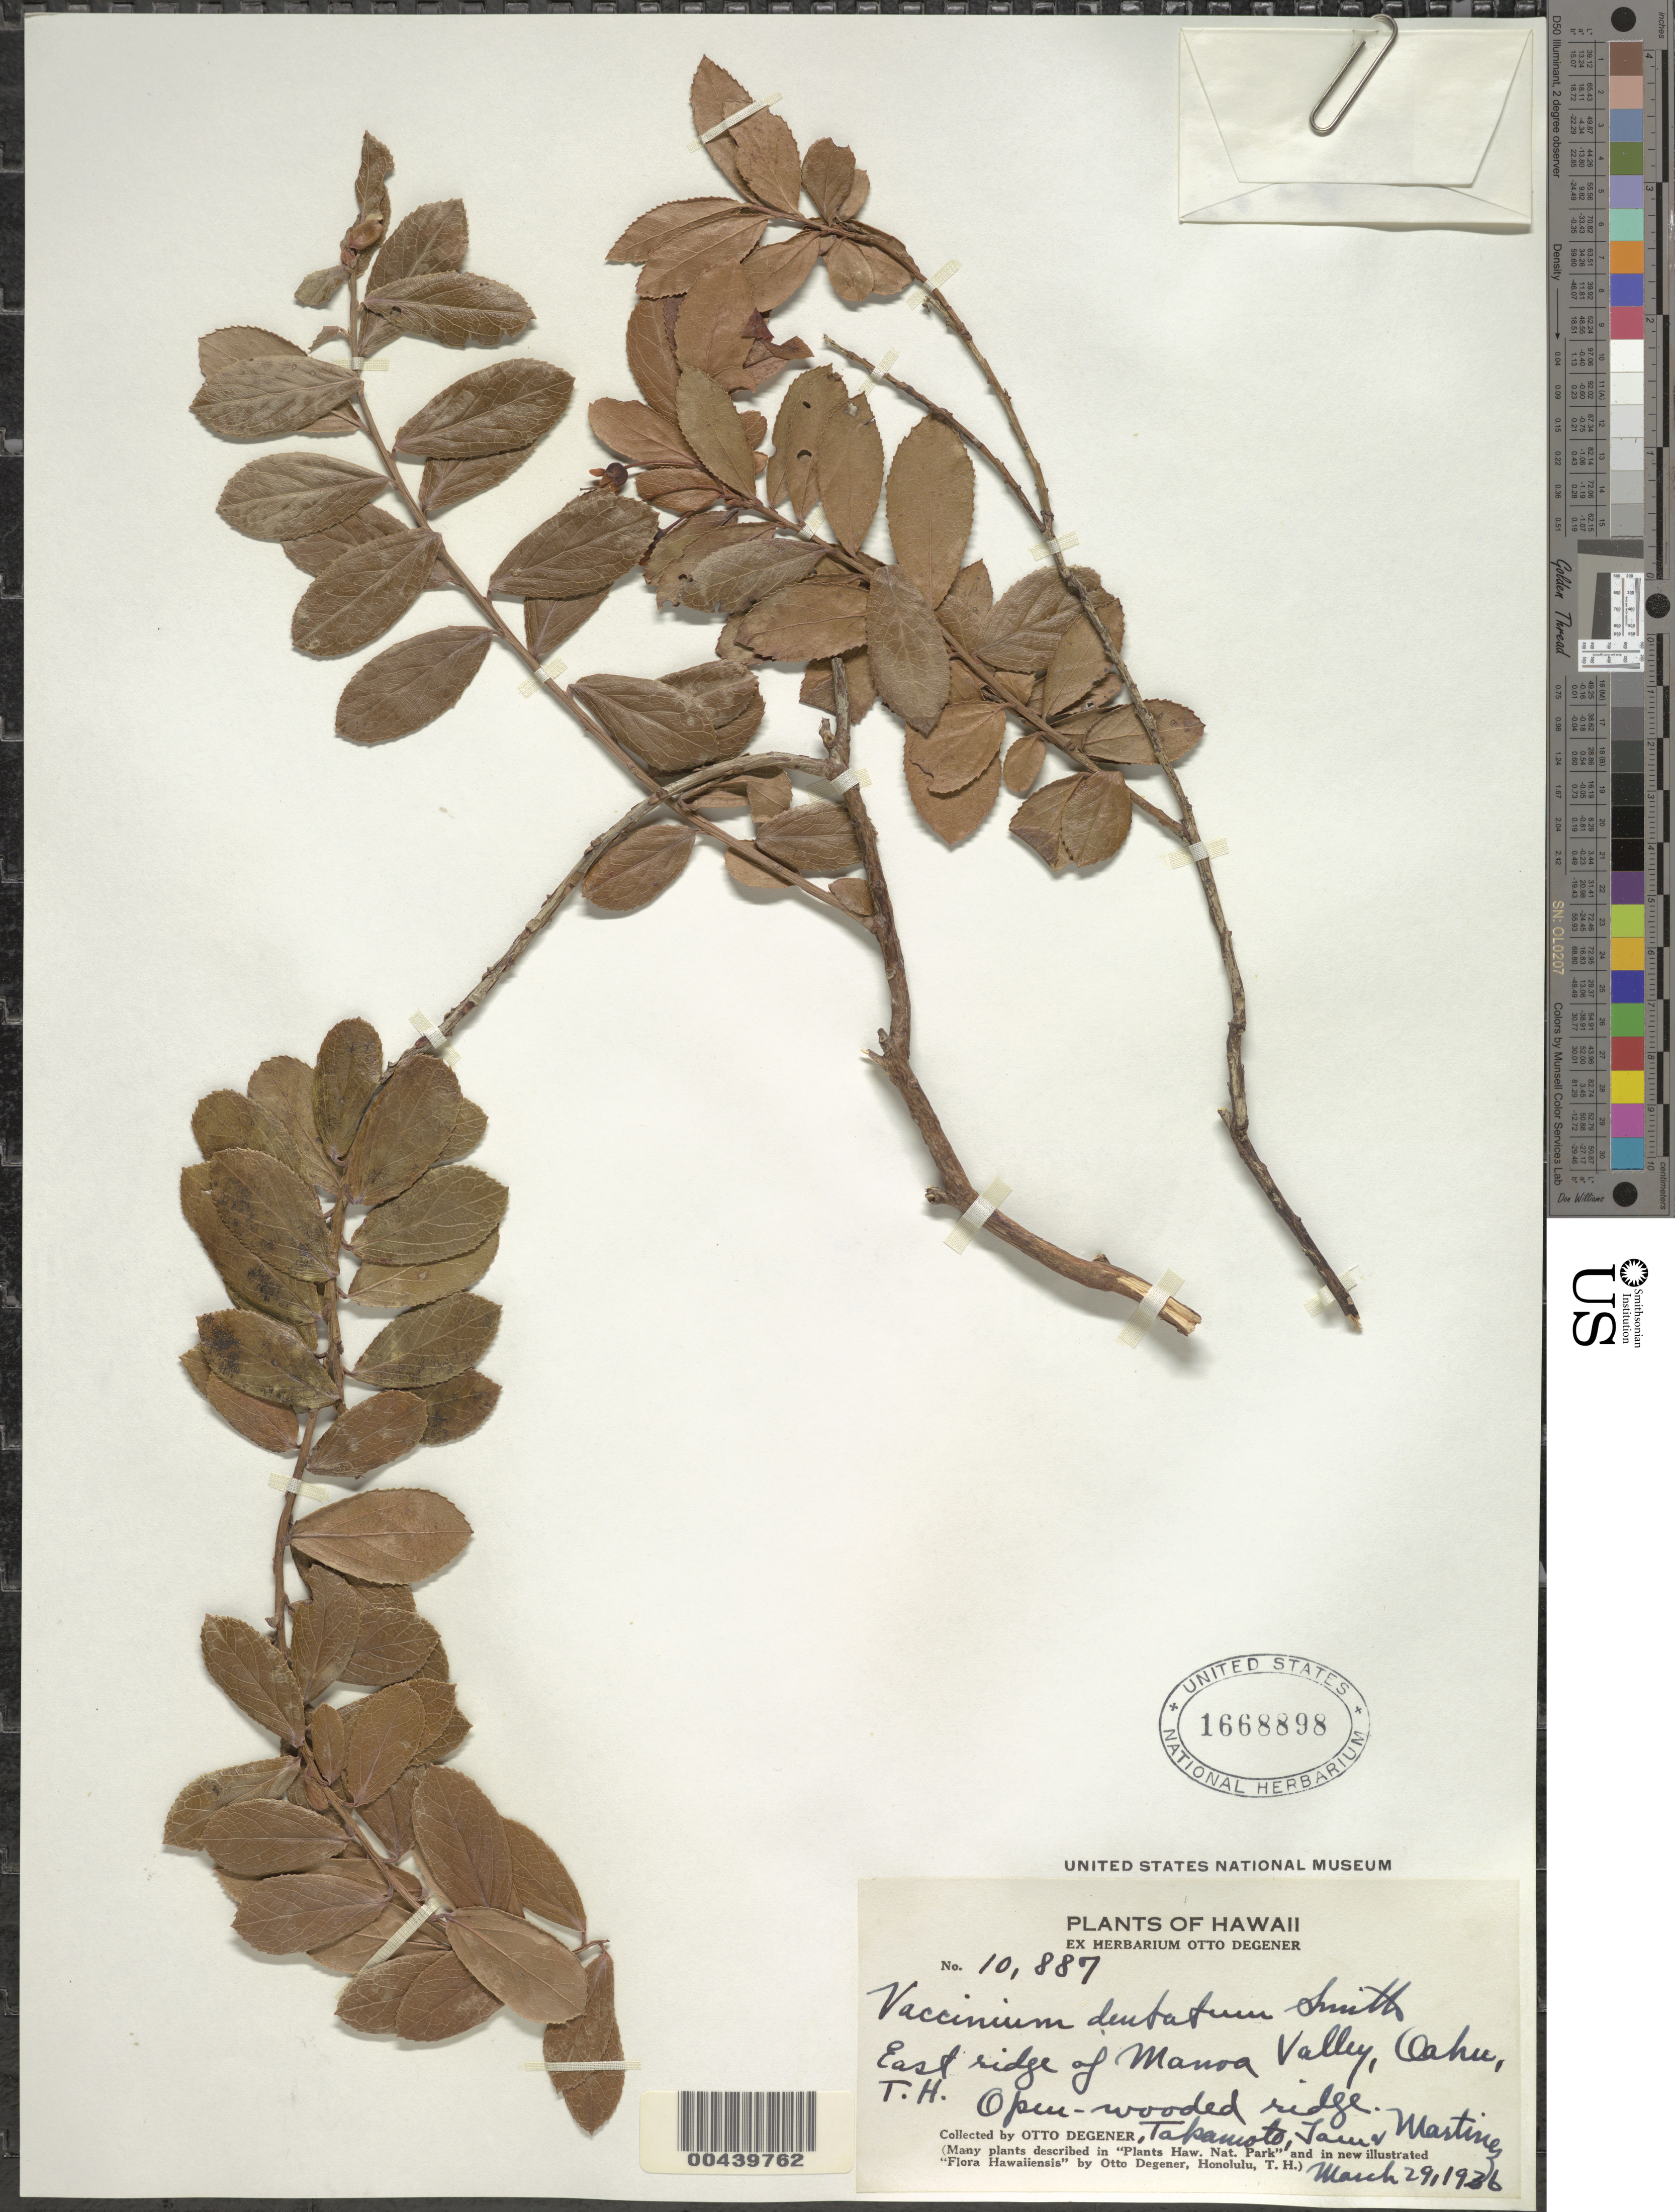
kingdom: Plantae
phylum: Tracheophyta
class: Magnoliopsida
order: Ericales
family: Ericaceae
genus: Vaccinium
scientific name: Vaccinium dentatum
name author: Sm.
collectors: O. Degener, -. Takamoto, Tam & -- Martinez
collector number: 10887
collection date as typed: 29 Mar 1936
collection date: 1936-03-29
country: United States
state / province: Hawaii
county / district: Honolulu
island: Oahu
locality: E ridge of Manoa Valley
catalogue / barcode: US 1668898